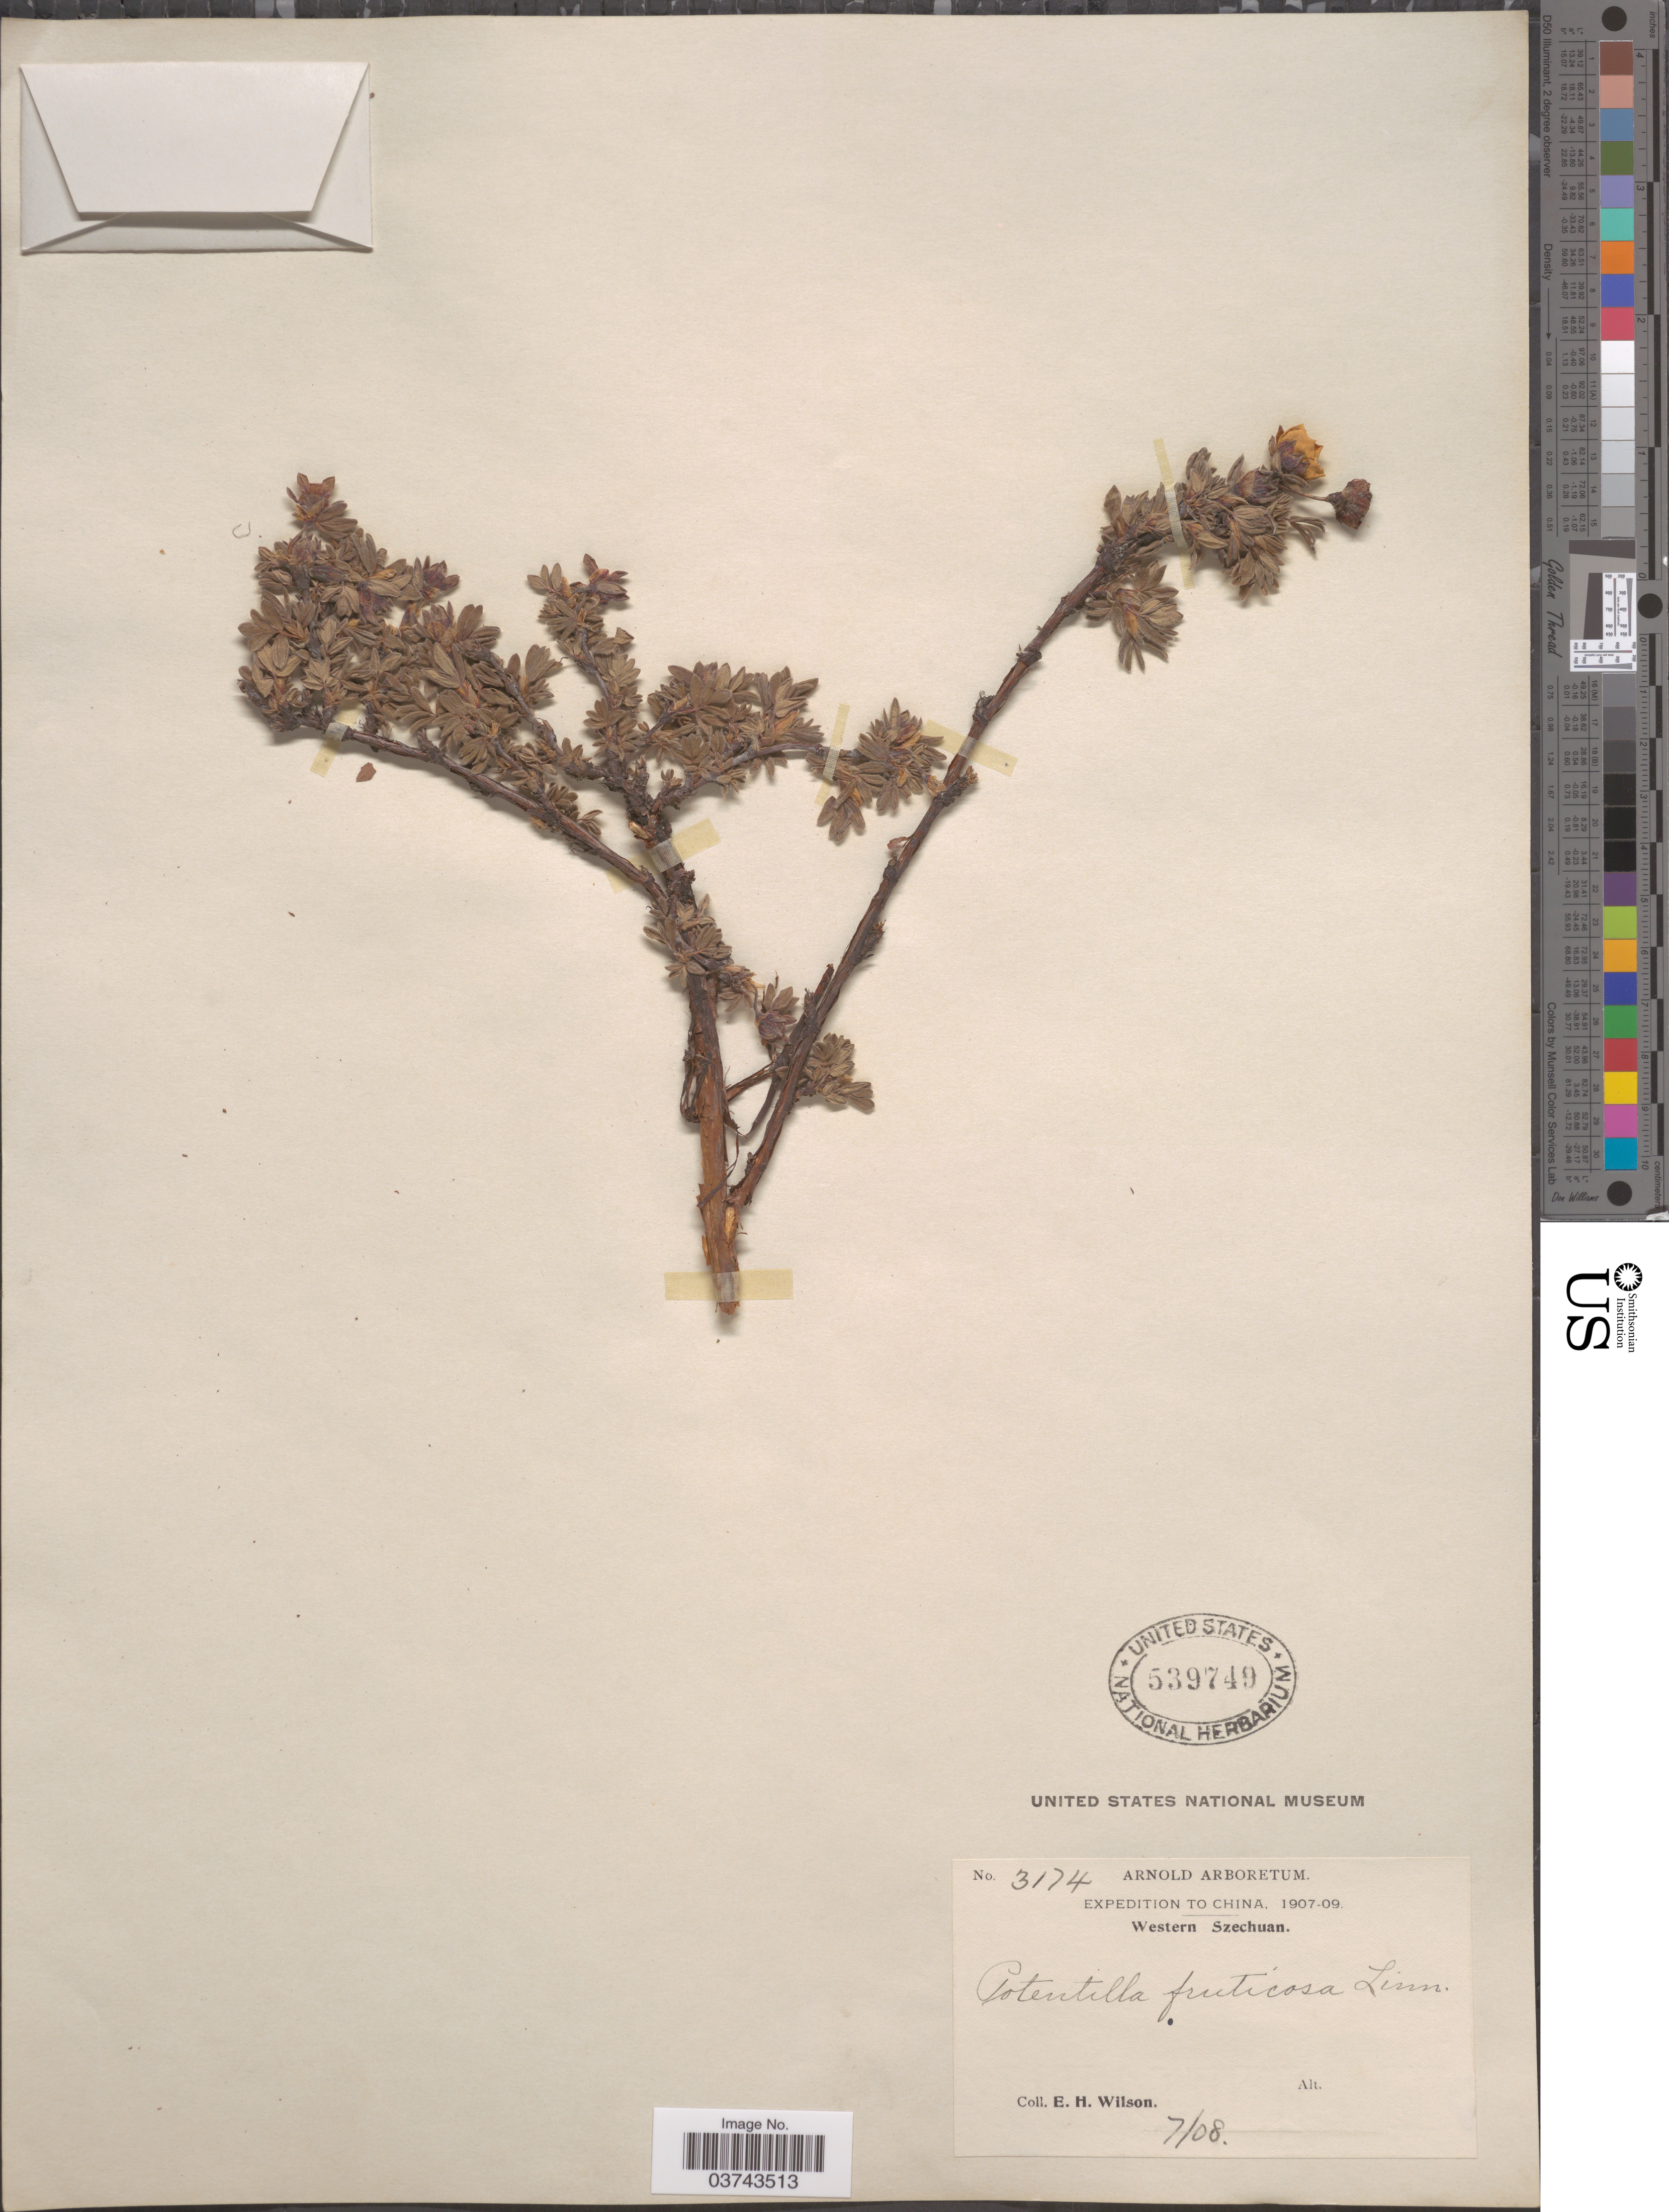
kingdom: Plantae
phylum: Tracheophyta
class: Magnoliopsida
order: Rosales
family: Rosaceae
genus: Dasiphora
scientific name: Dasiphora fruticosa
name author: (L.) Rydb.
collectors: E. Wilson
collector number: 3174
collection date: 1908-07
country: China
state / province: Sichuan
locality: Western Szechuan.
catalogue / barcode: US 539749